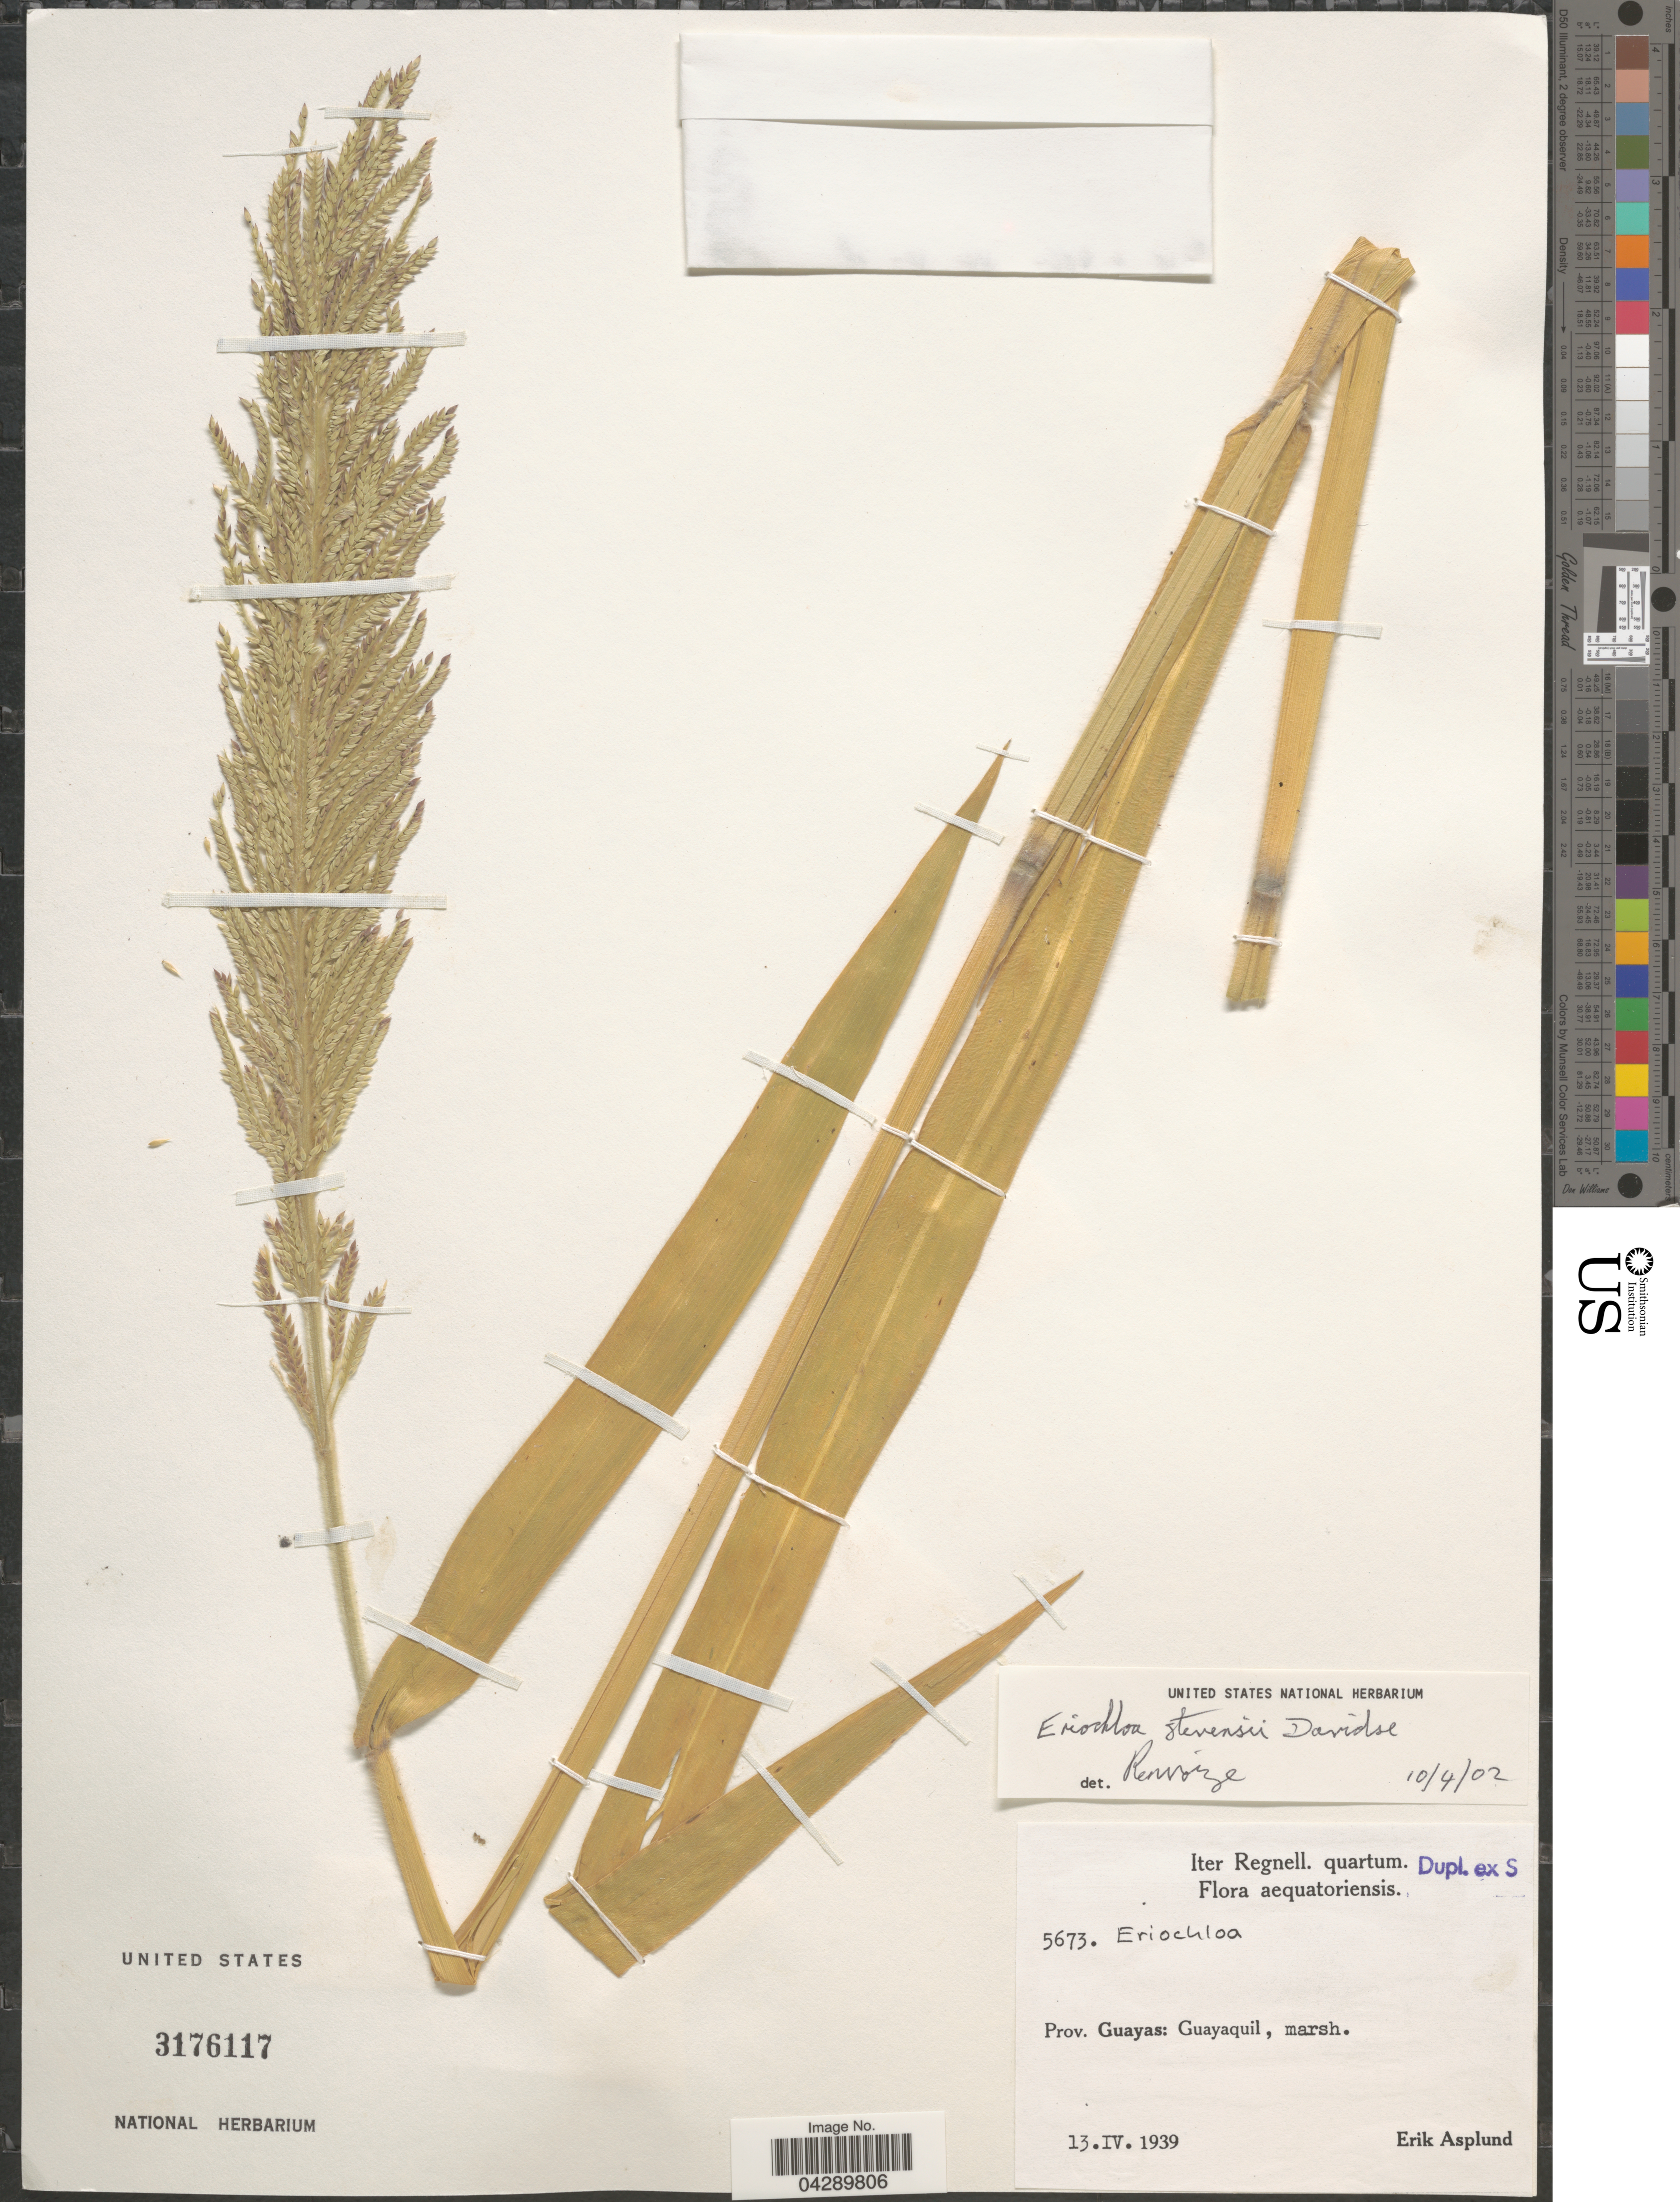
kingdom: Plantae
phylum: Tracheophyta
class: Liliopsida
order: Poales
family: Poaceae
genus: Eriochloa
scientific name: Eriochloa stevensii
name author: Davidse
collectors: E. Asplund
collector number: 5673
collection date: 1939-04-13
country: Ecuador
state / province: Guayas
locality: Iter Regnell. quartum. Aequatoriensis. Guayaquil, marsh.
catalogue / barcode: US 3176117